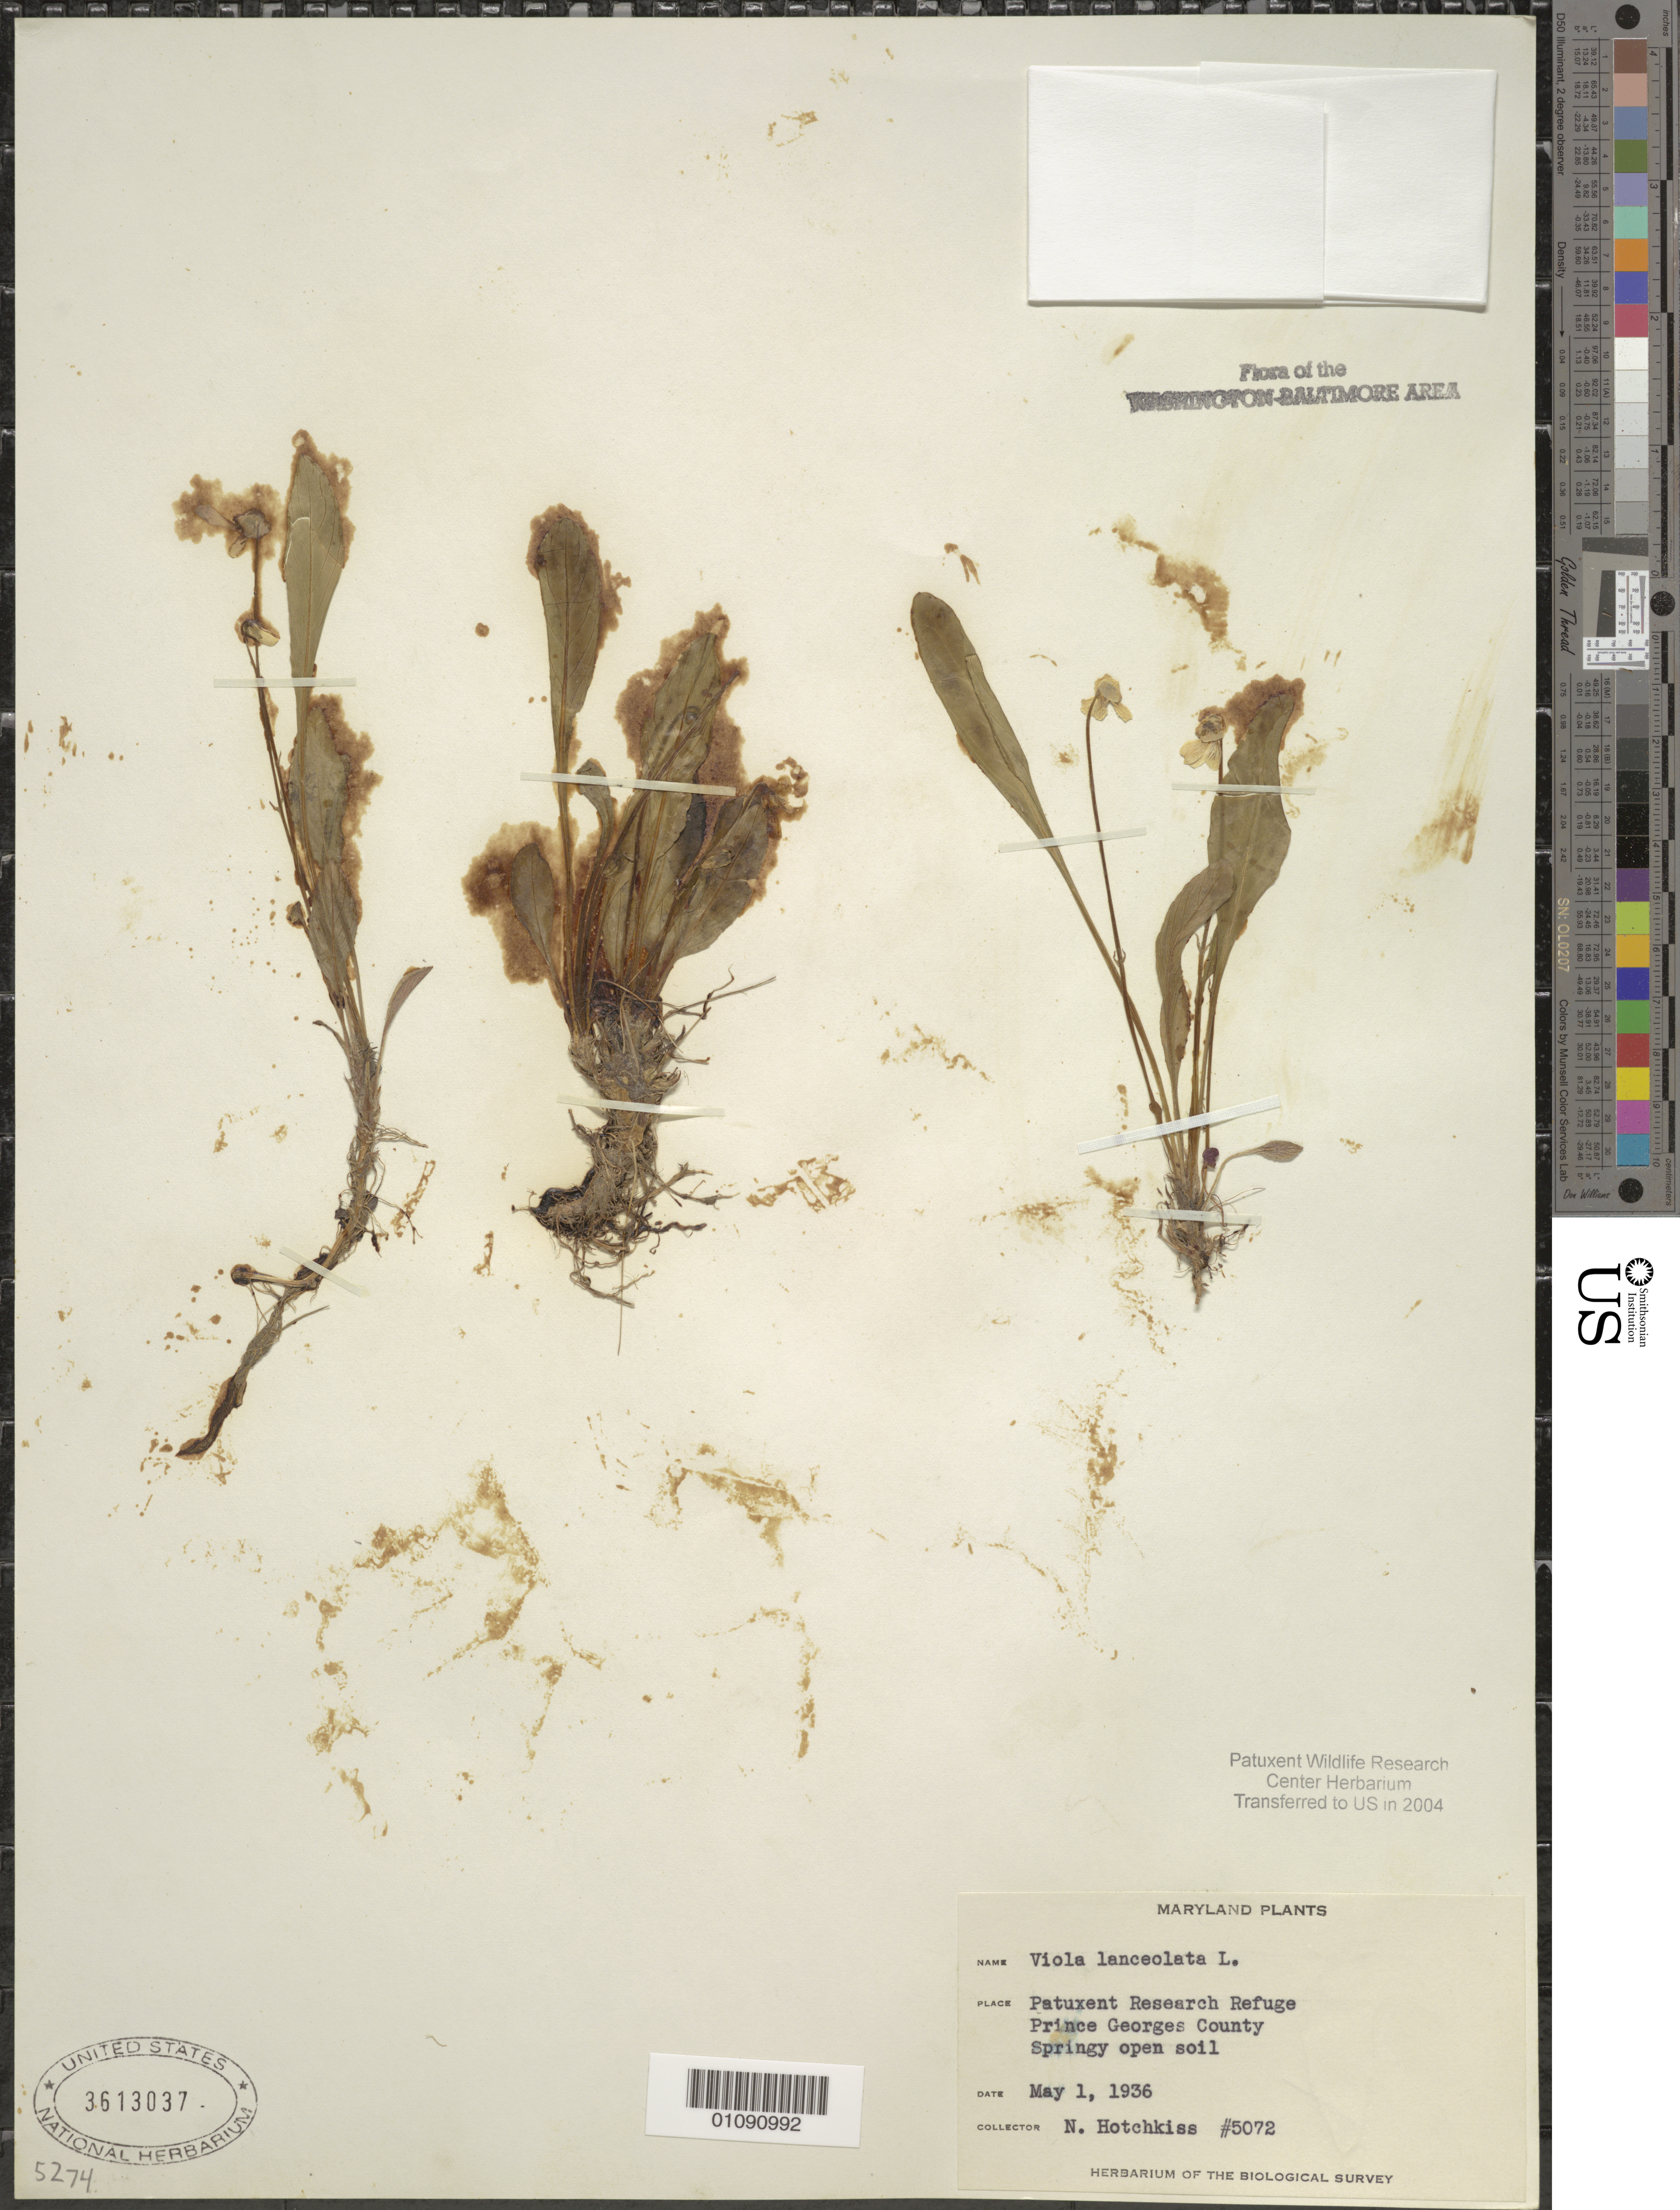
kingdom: Plantae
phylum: Tracheophyta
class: Magnoliopsida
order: Malpighiales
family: Violaceae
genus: Viola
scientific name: Viola lanceolata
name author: L.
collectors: N. Hotchkiss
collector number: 5072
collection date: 1936-05-01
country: United States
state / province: Maryland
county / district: Prince George's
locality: Patuxent Wildlife Refuge.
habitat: Springy open soil.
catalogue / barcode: US 3613037